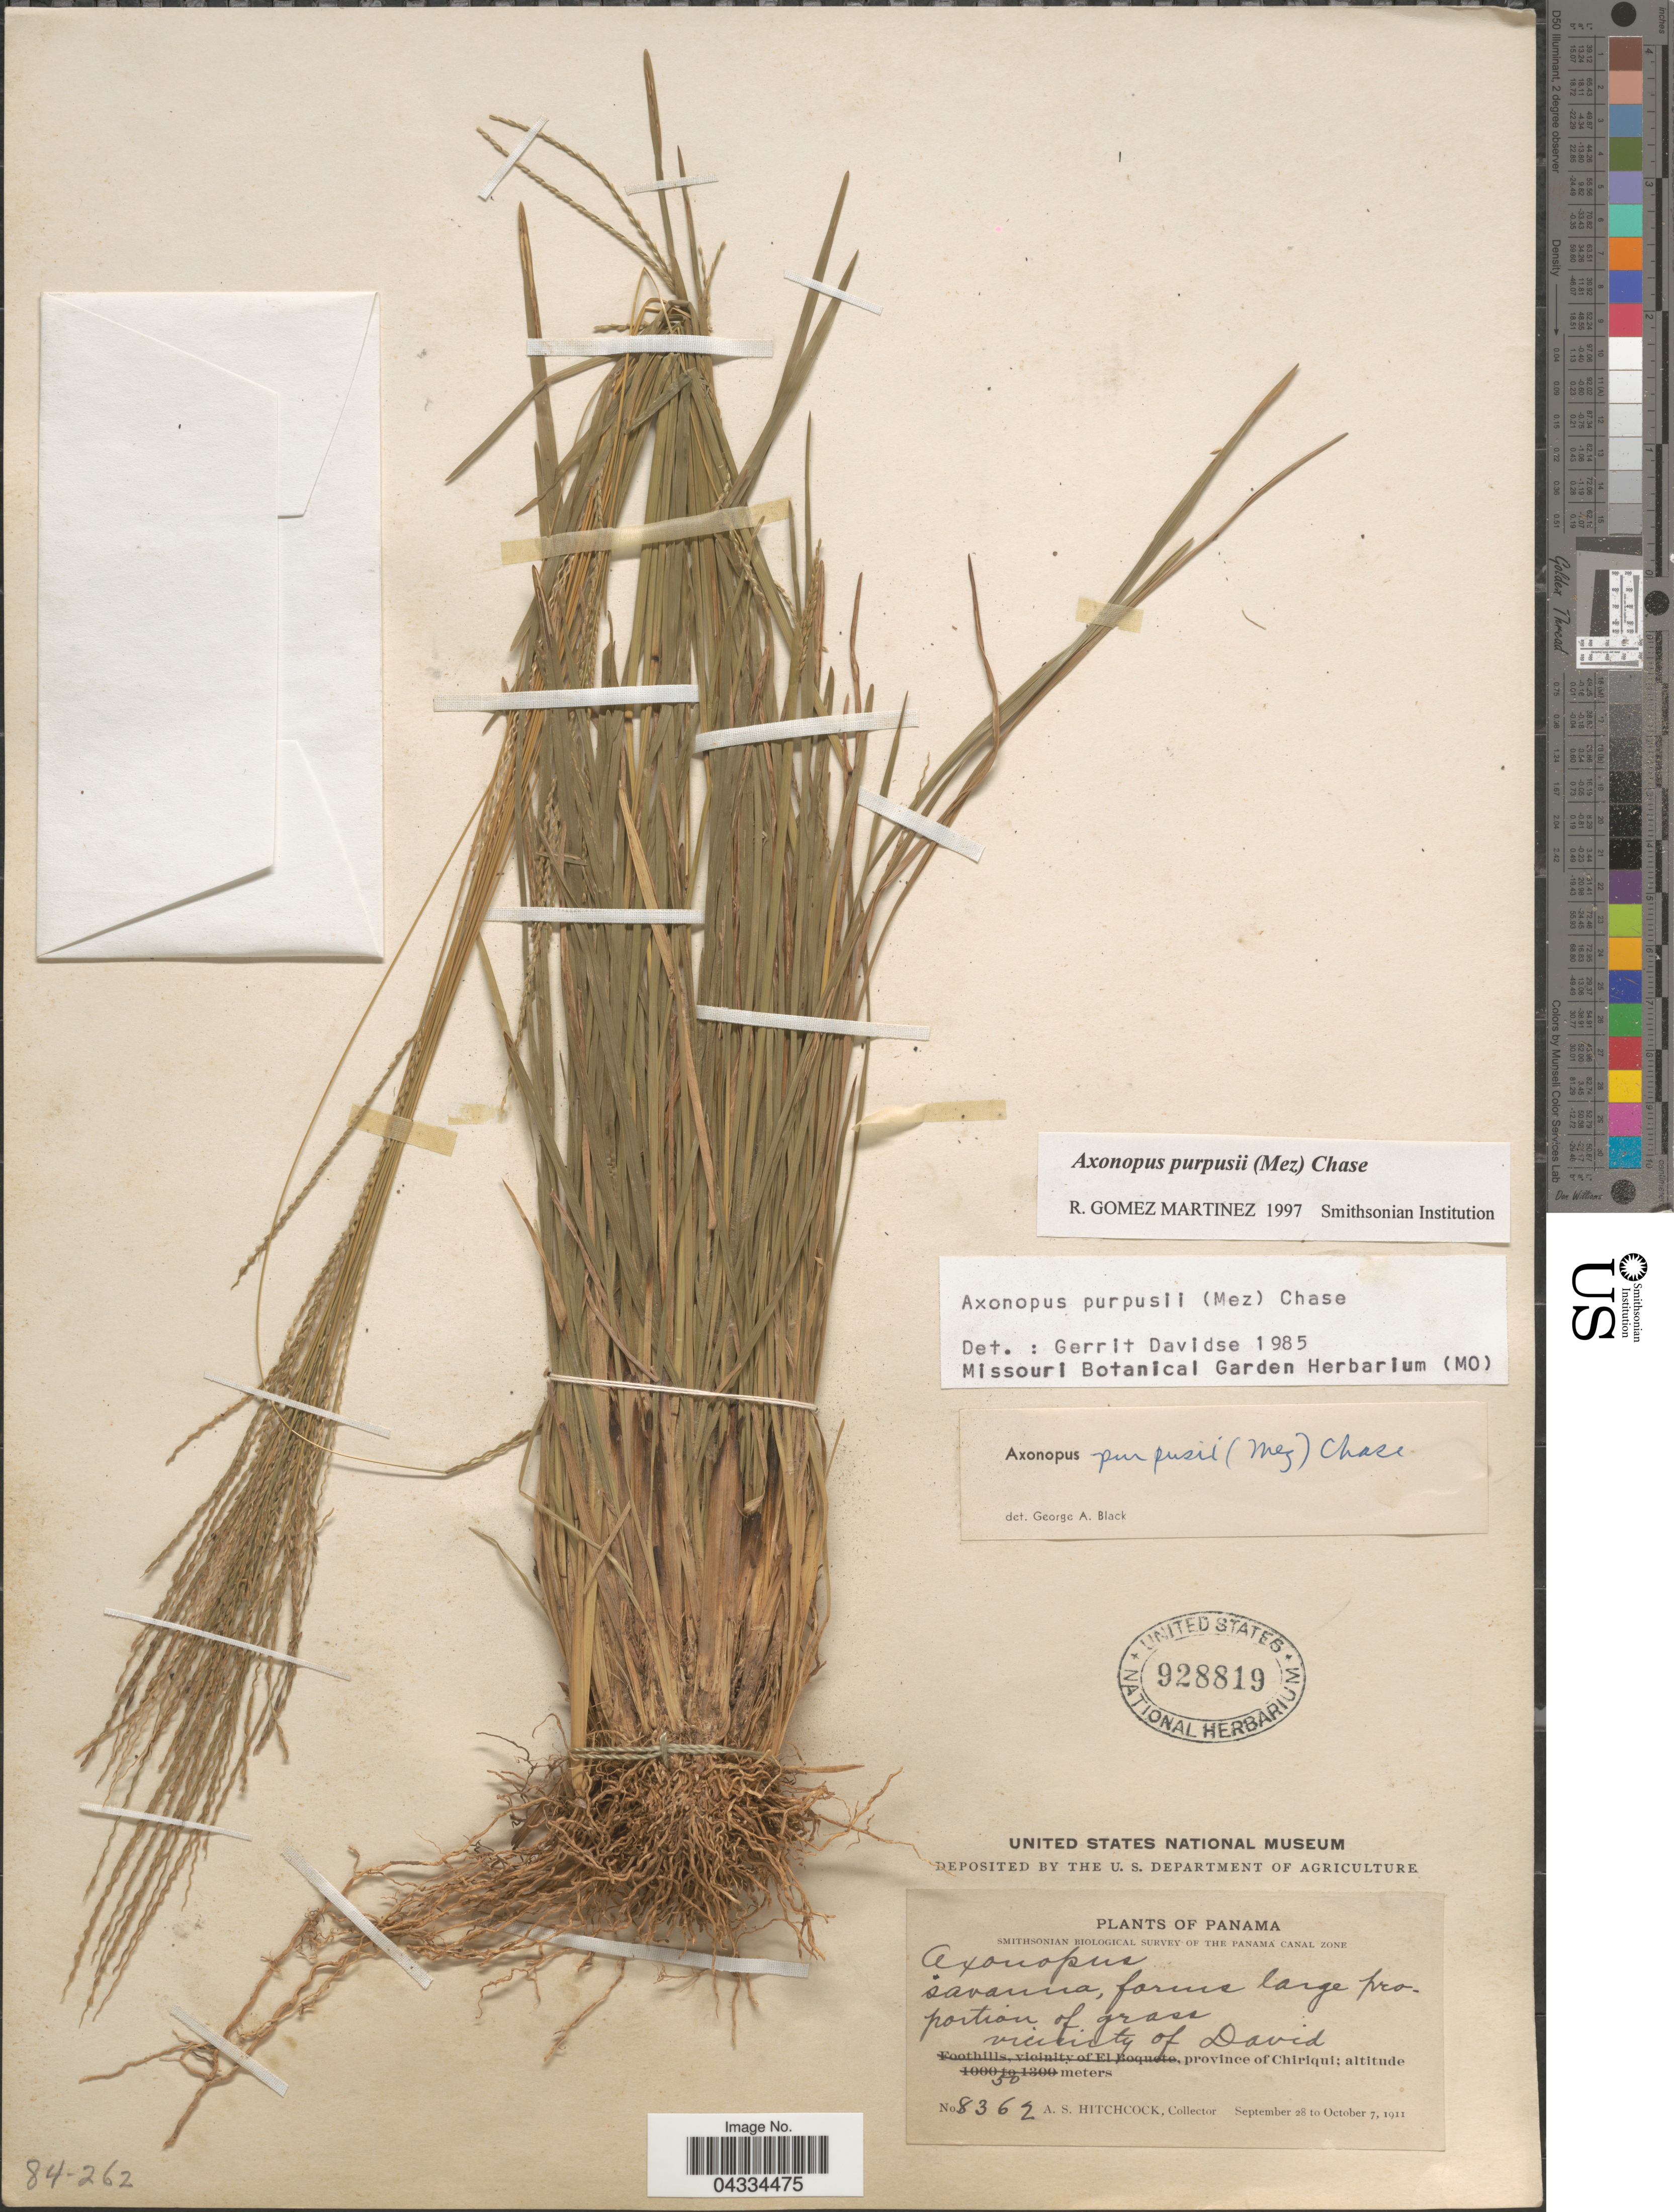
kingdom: Plantae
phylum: Tracheophyta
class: Liliopsida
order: Poales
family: Poaceae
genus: Axonopus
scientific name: Axonopus purpusii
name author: (Mez) Chase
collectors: A. S. Hitchcock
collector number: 8362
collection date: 1911-09-28/1911-10-07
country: Panama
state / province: Chiriqui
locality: Smithsonian Biological Survey of the Panama Canal Zone. Vicinity of David.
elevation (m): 50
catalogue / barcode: US 928819